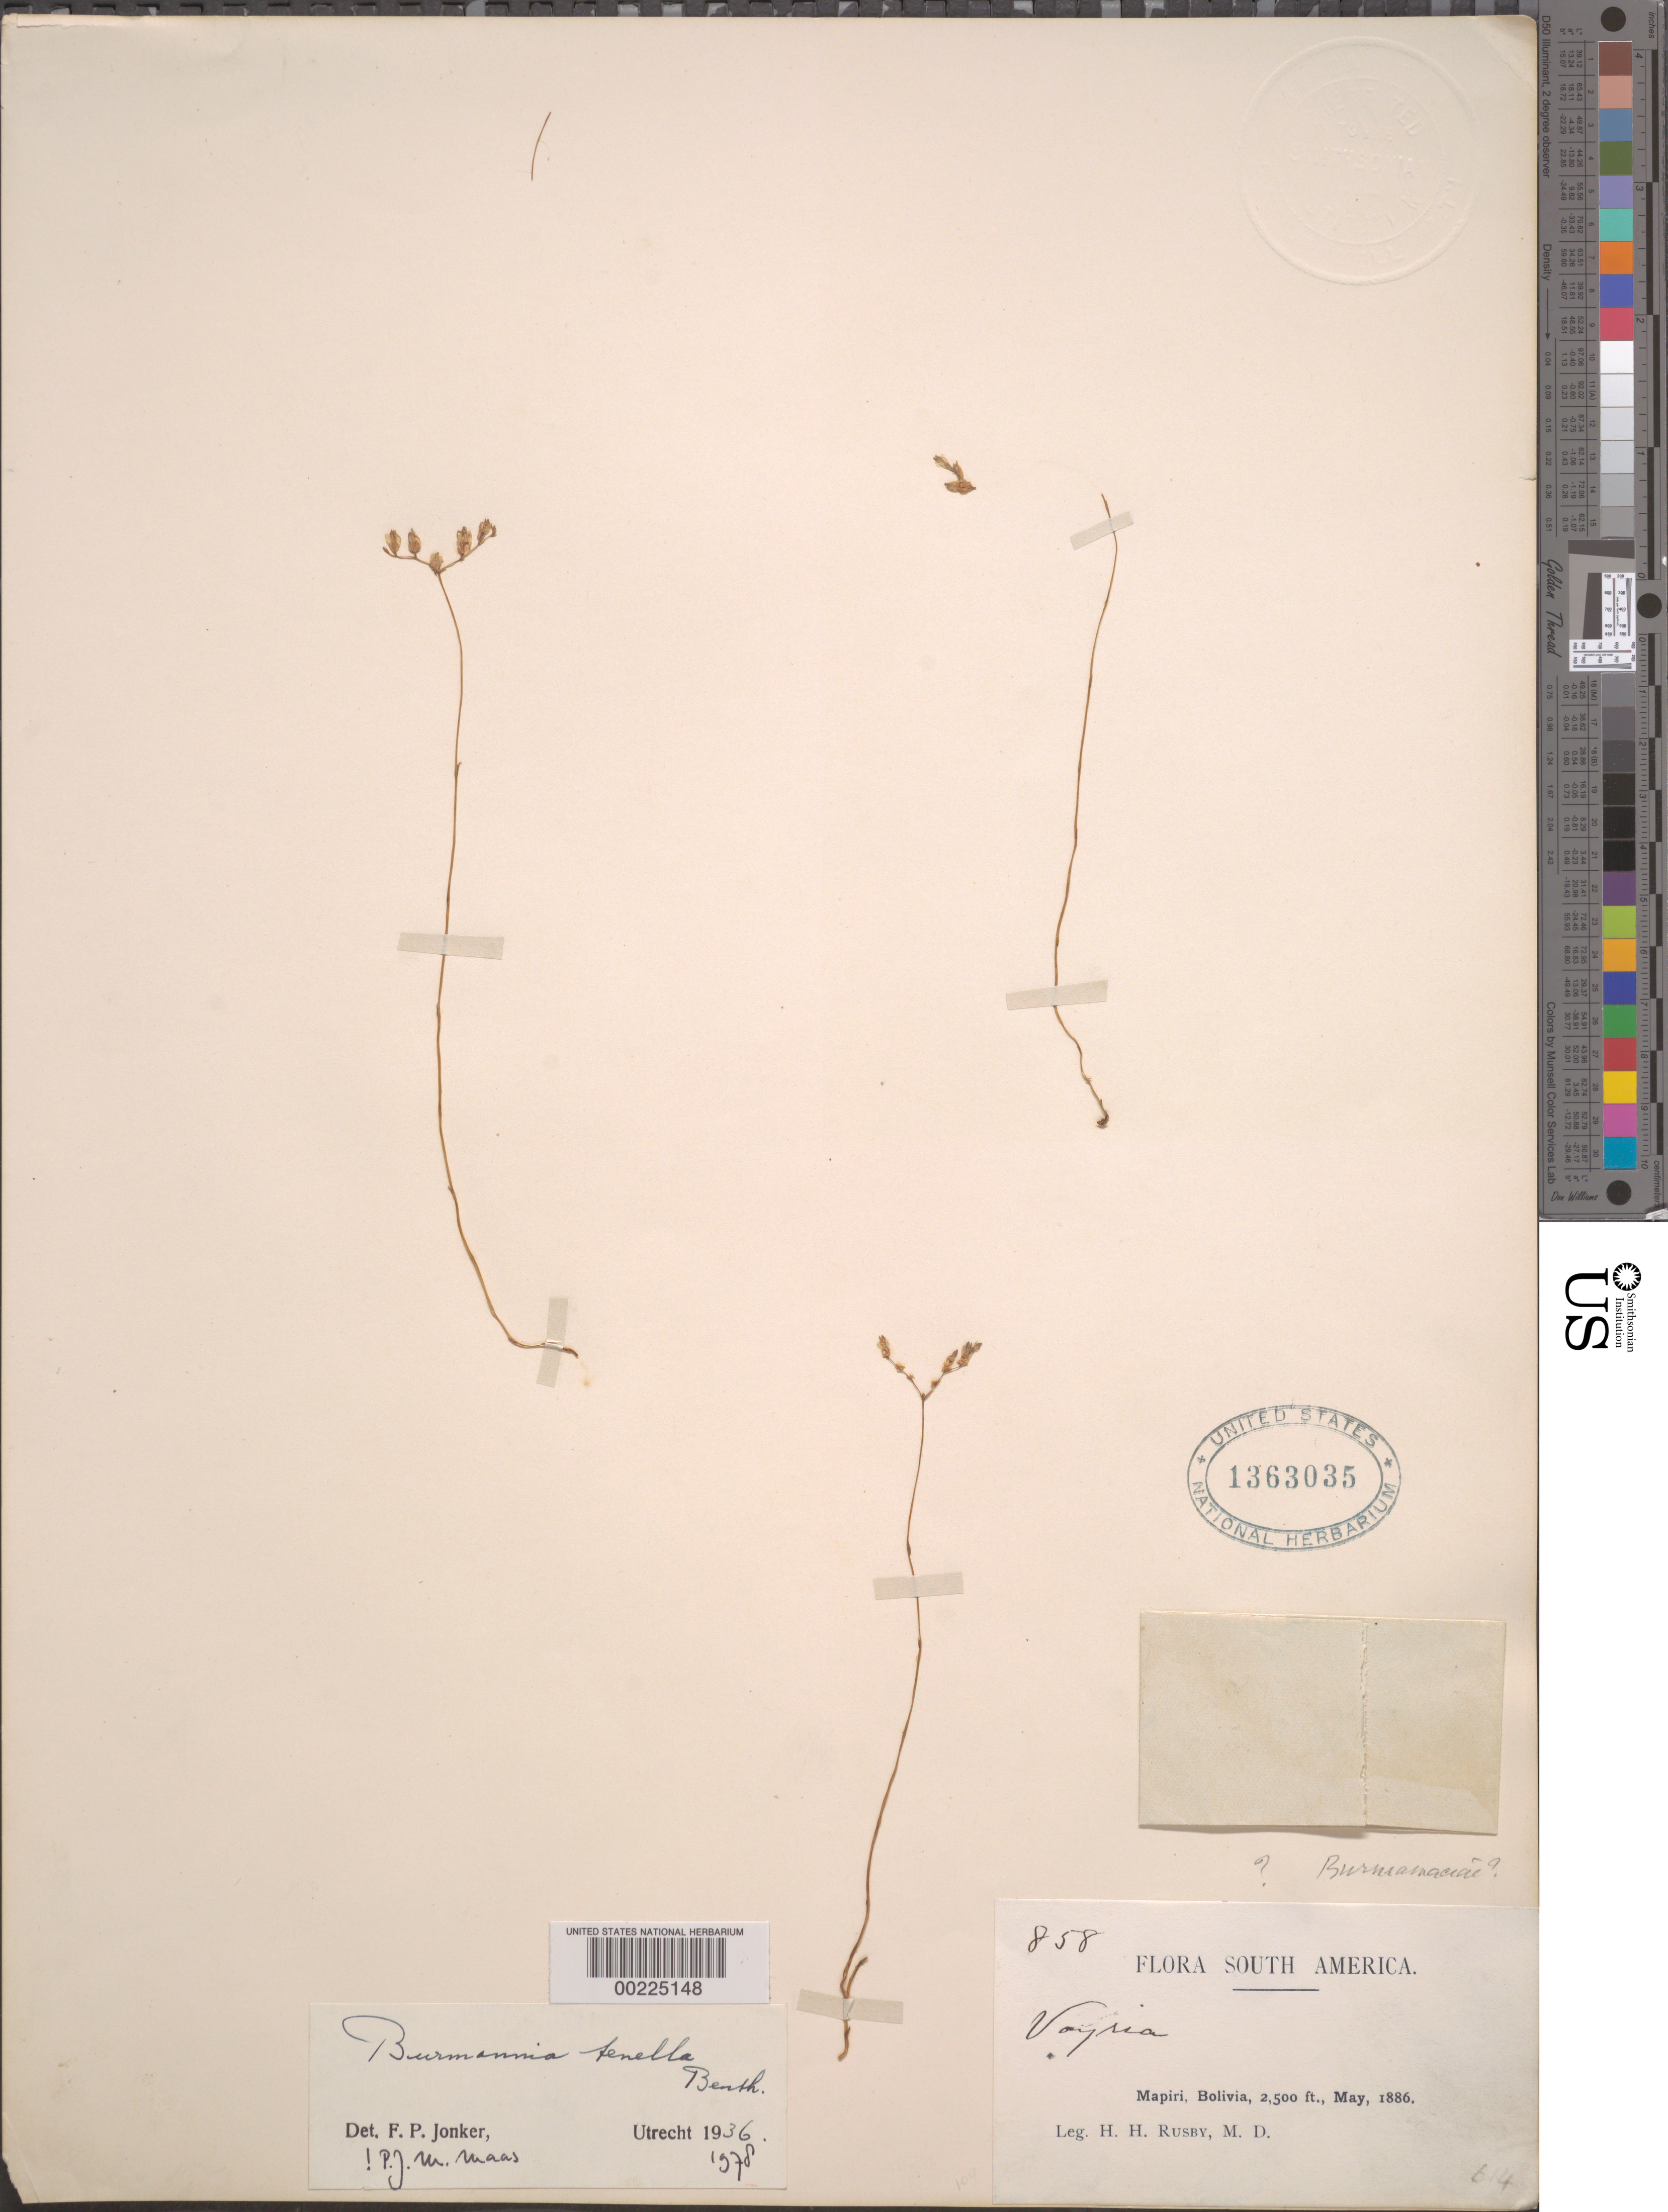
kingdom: Plantae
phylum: Tracheophyta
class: Liliopsida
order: Dioscoreales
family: Burmanniaceae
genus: Burmannia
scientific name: Burmannia tenella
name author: Benth.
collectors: H. H. Rusby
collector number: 858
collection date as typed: May, 1886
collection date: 1886-05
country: Bolivia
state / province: La Páz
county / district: Larecaja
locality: Mapiri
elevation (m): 762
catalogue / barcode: US 1363035